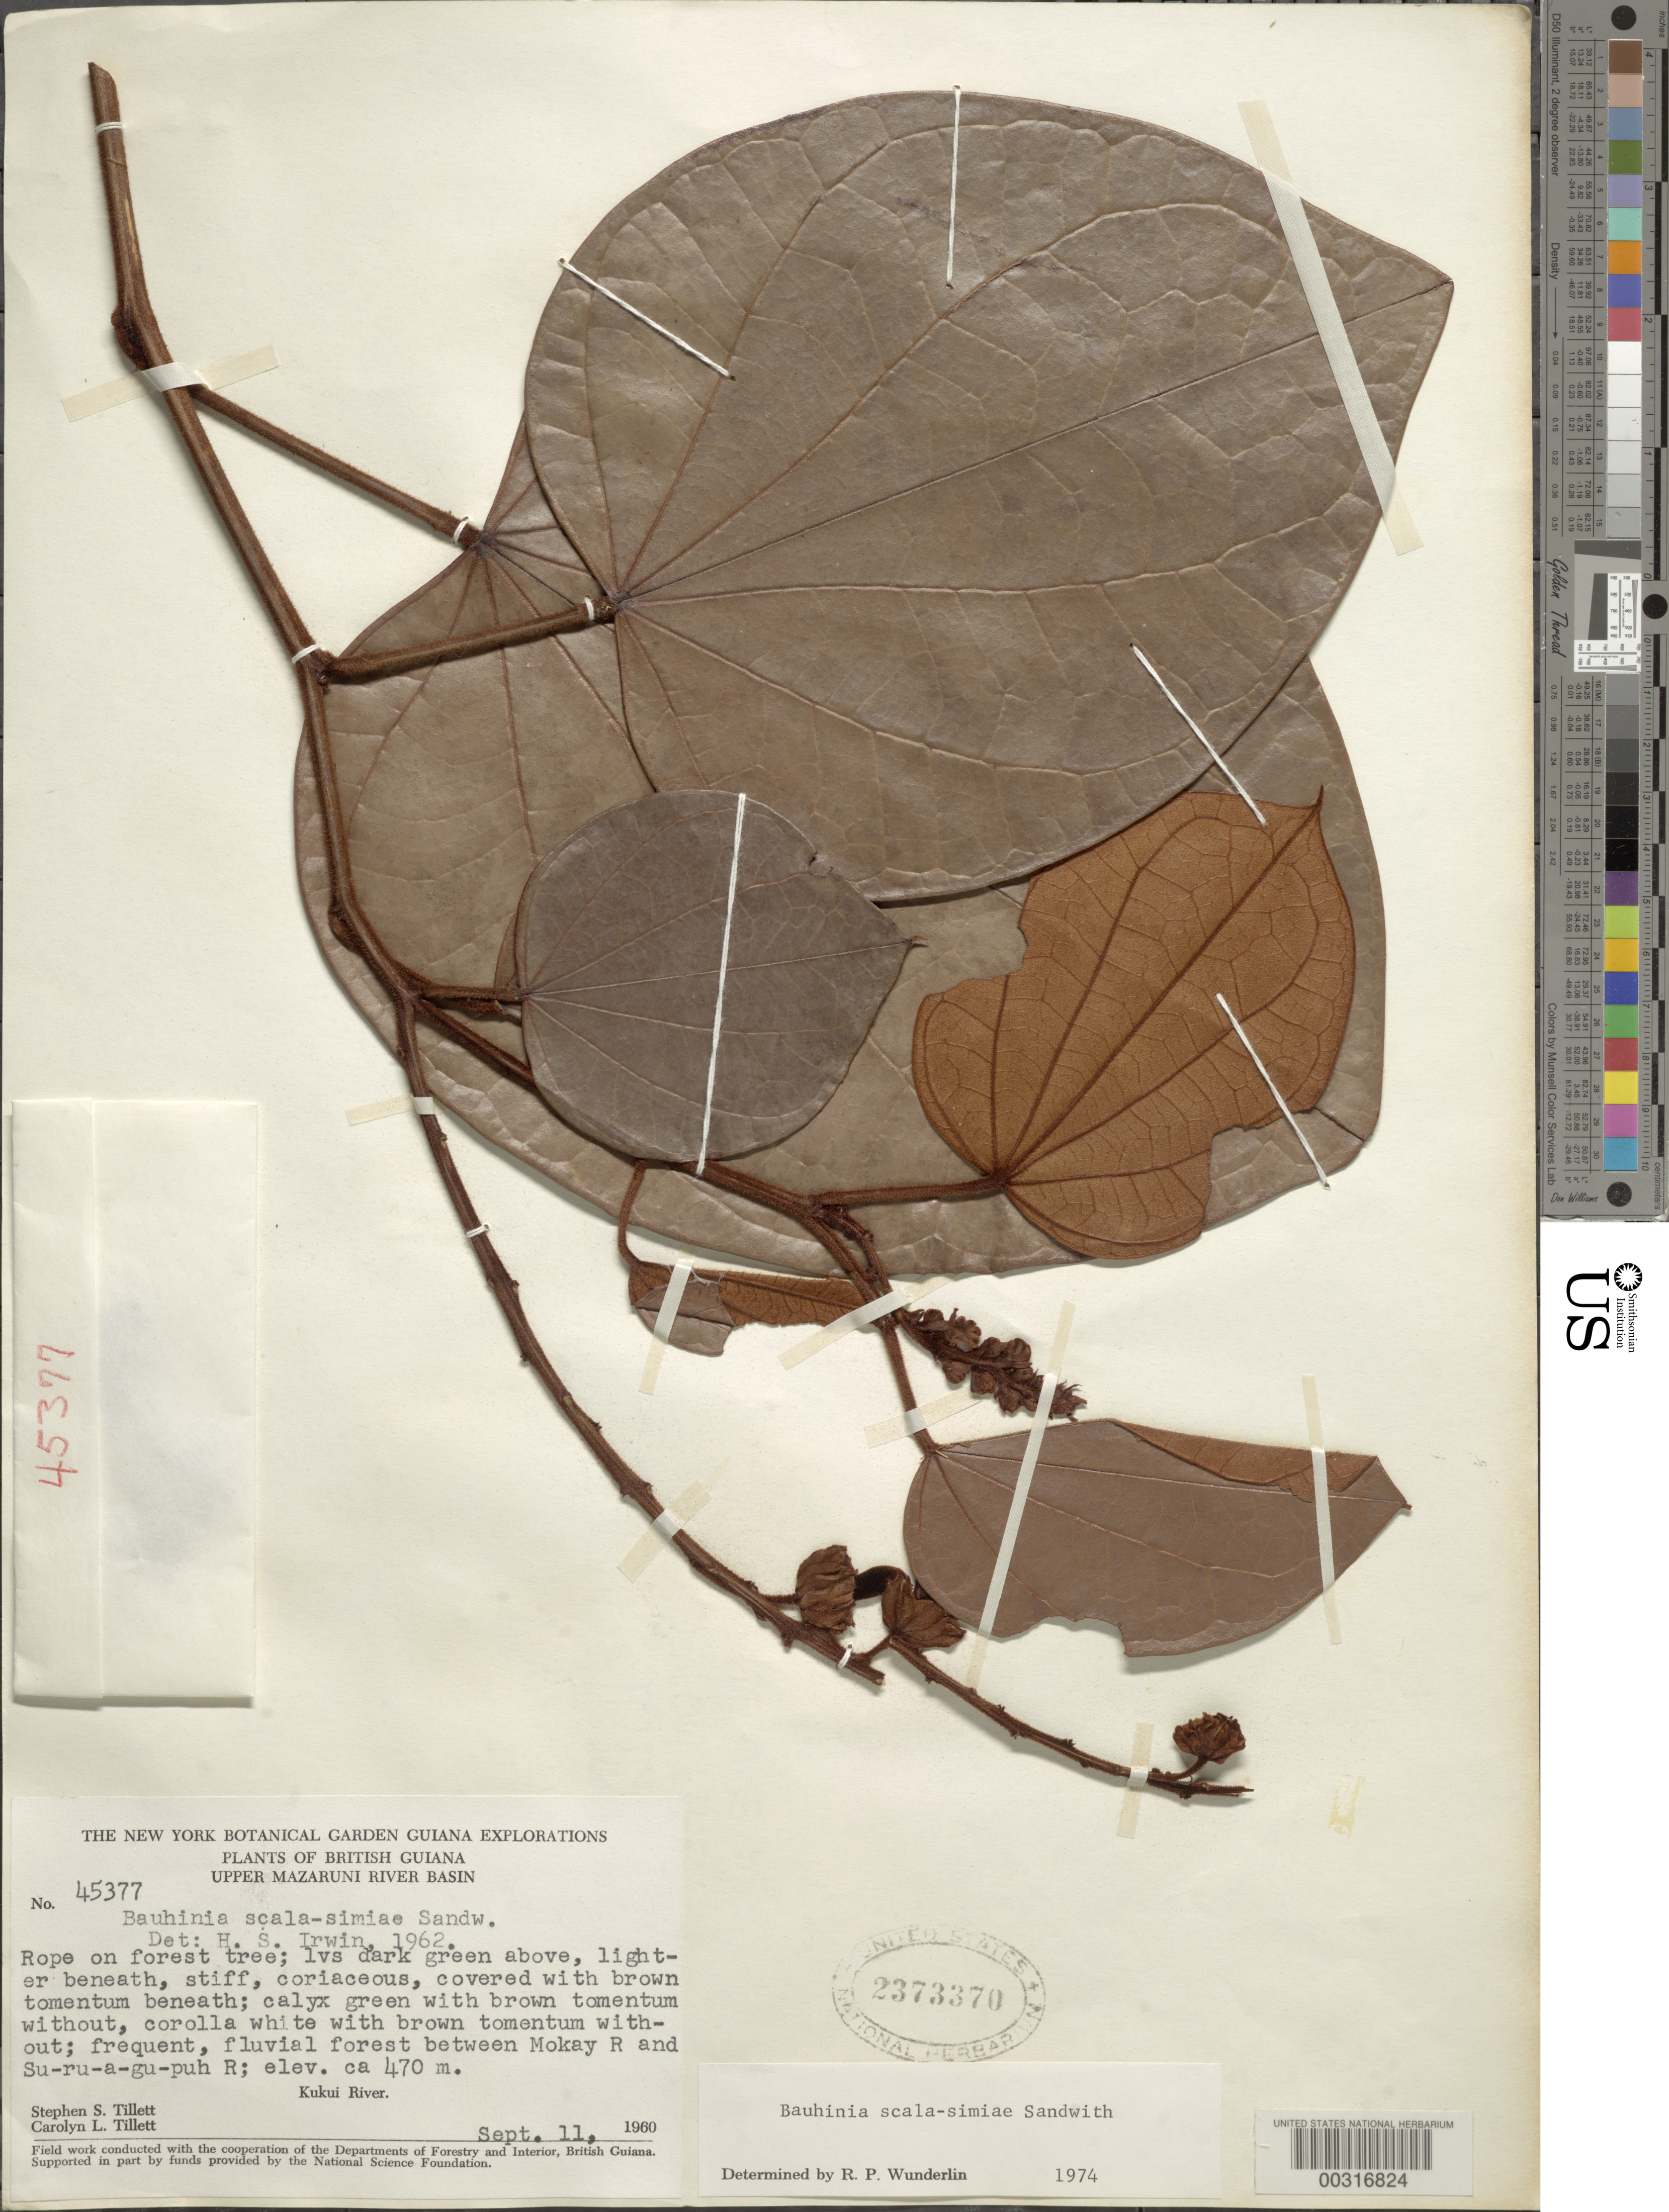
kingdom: Plantae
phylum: Tracheophyta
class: Magnoliopsida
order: Fabales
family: Fabaceae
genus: Bauhinia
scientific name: Bauhinia scala-simiae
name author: Sandwith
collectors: S. S. Tillett & C. L. Tillett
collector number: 45377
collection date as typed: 11 Sep 1960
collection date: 1960-09-11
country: Guyana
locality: Between mokay river and su-ru-a-gu-puh river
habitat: Fluvial forest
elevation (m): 470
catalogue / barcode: US 2373370